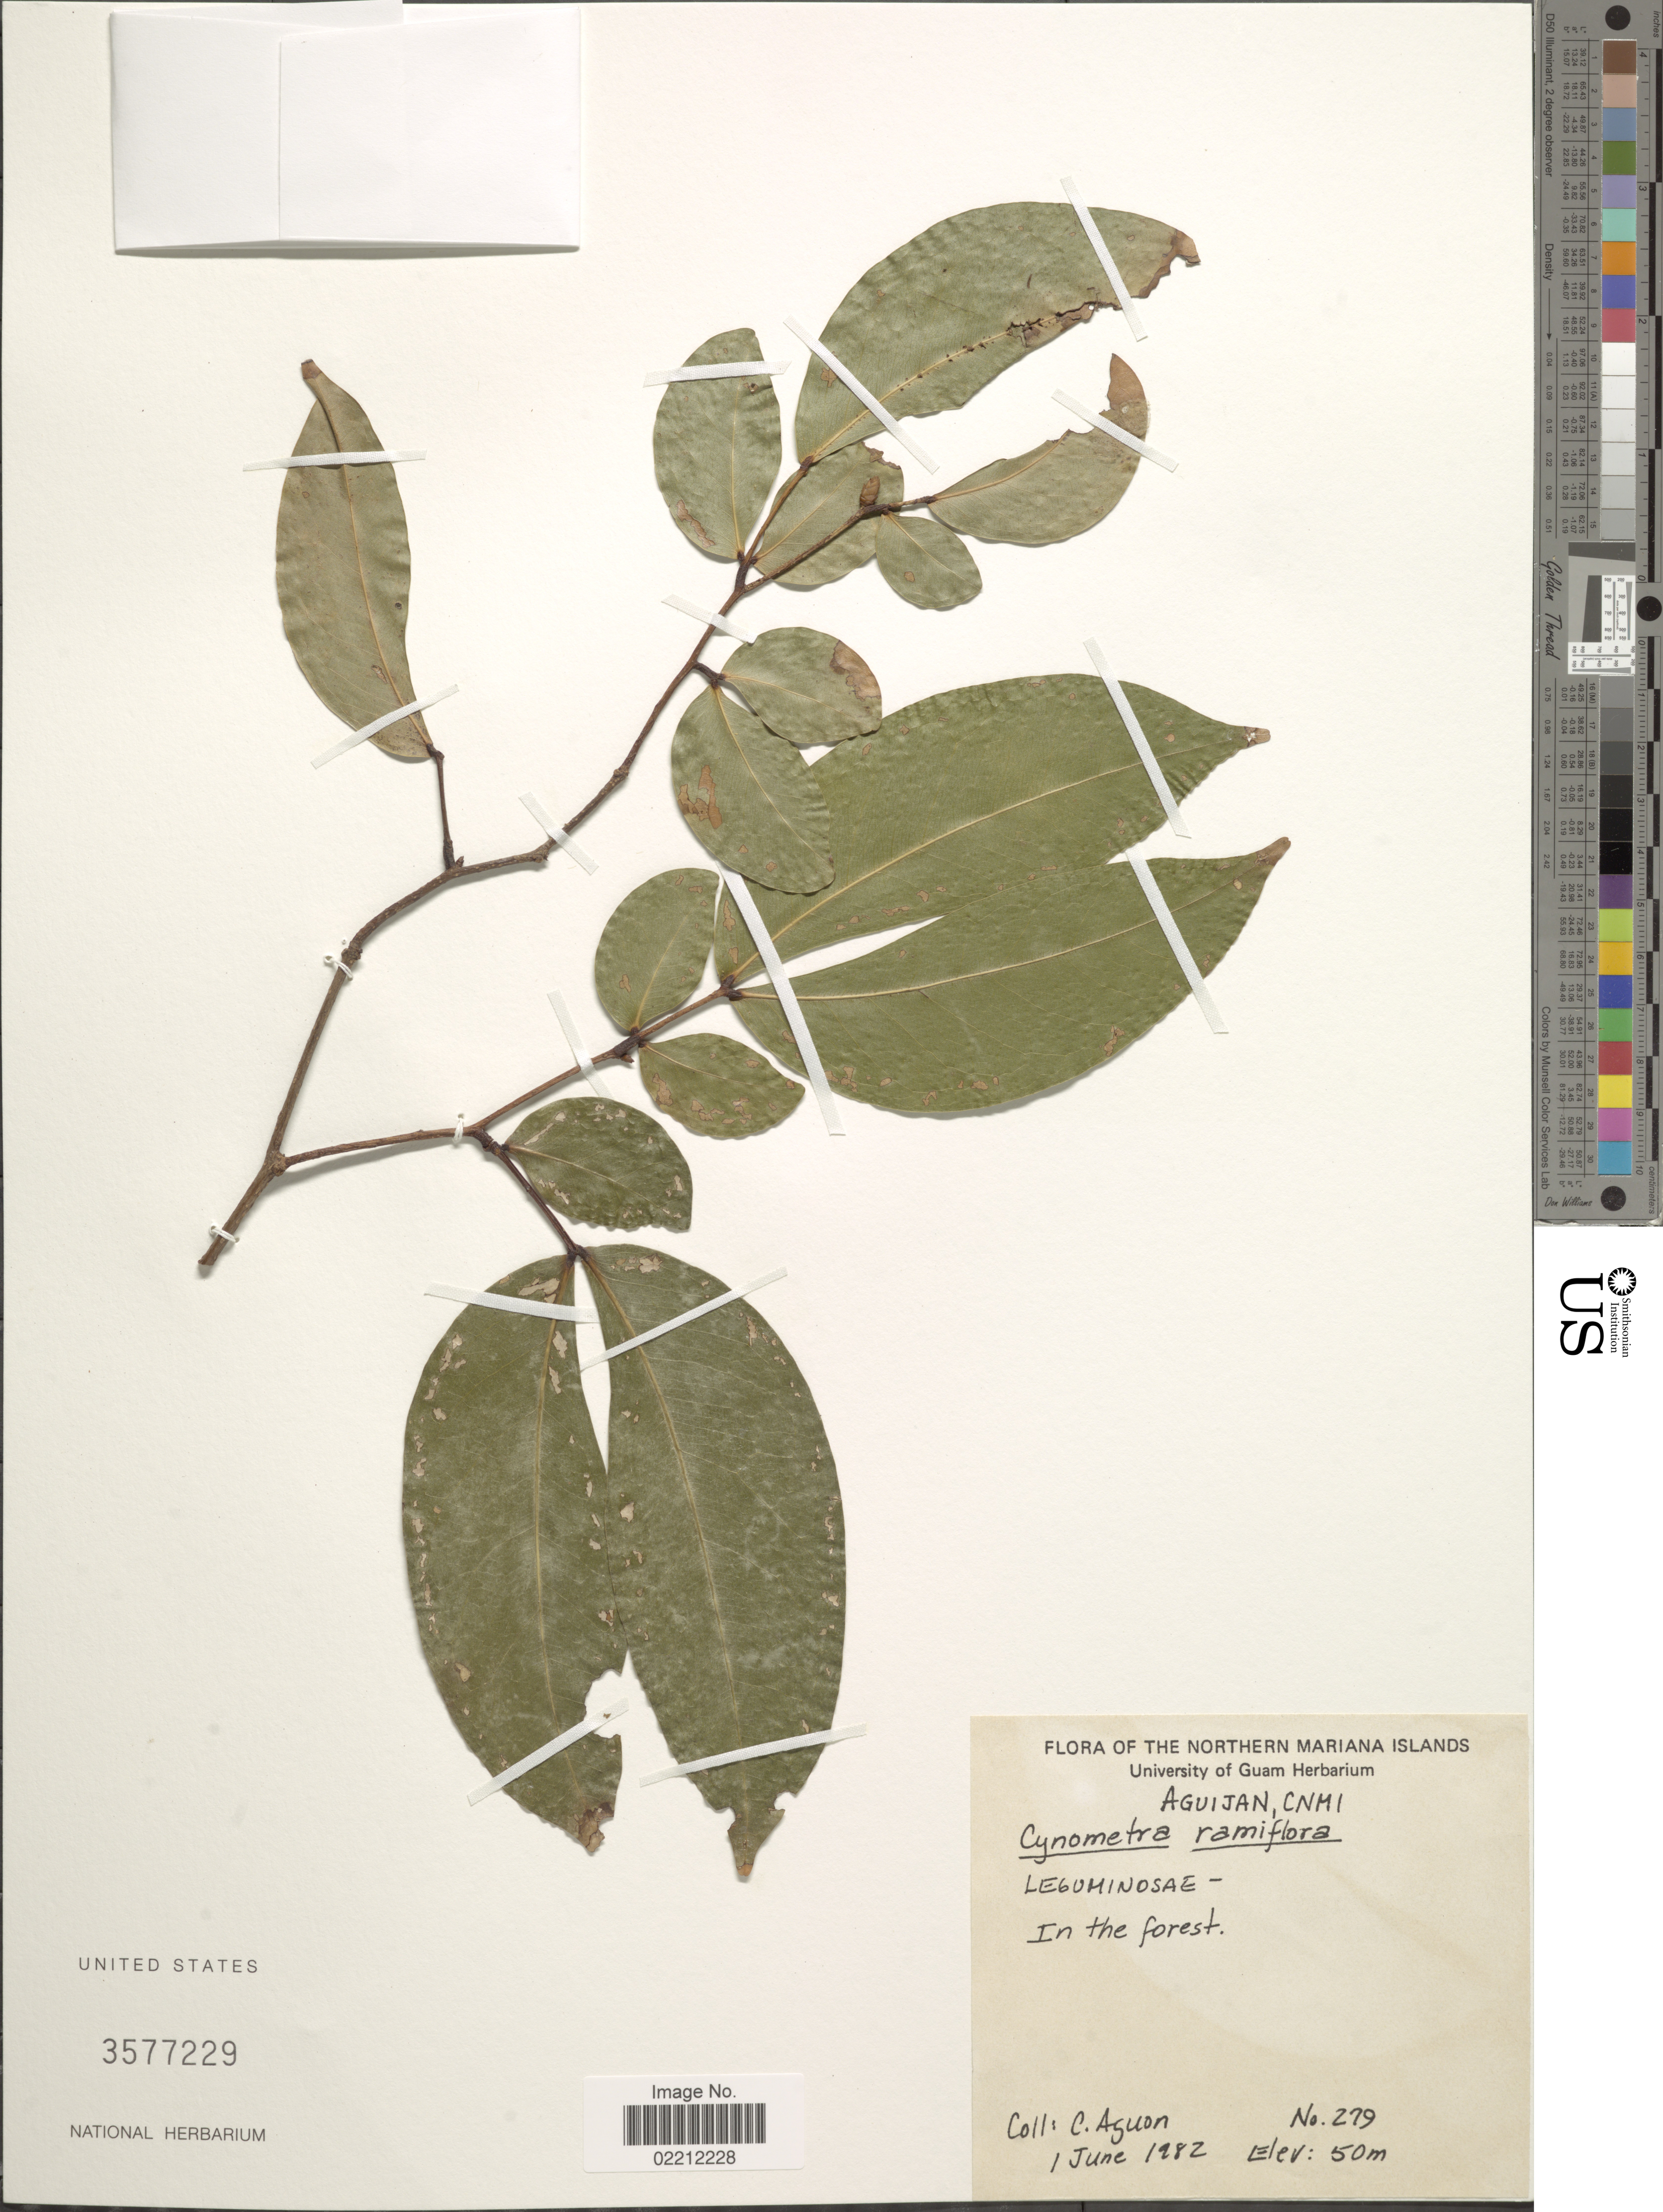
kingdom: Plantae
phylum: Tracheophyta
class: Magnoliopsida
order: Fabales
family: Fabaceae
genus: Cynometra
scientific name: Cynometra ramiflora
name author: L.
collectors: C. Aguon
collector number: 279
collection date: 1982-06-01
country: Northern Mariana Islands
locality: Aguijan, CNMI. In the forest.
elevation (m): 50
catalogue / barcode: US 3577229